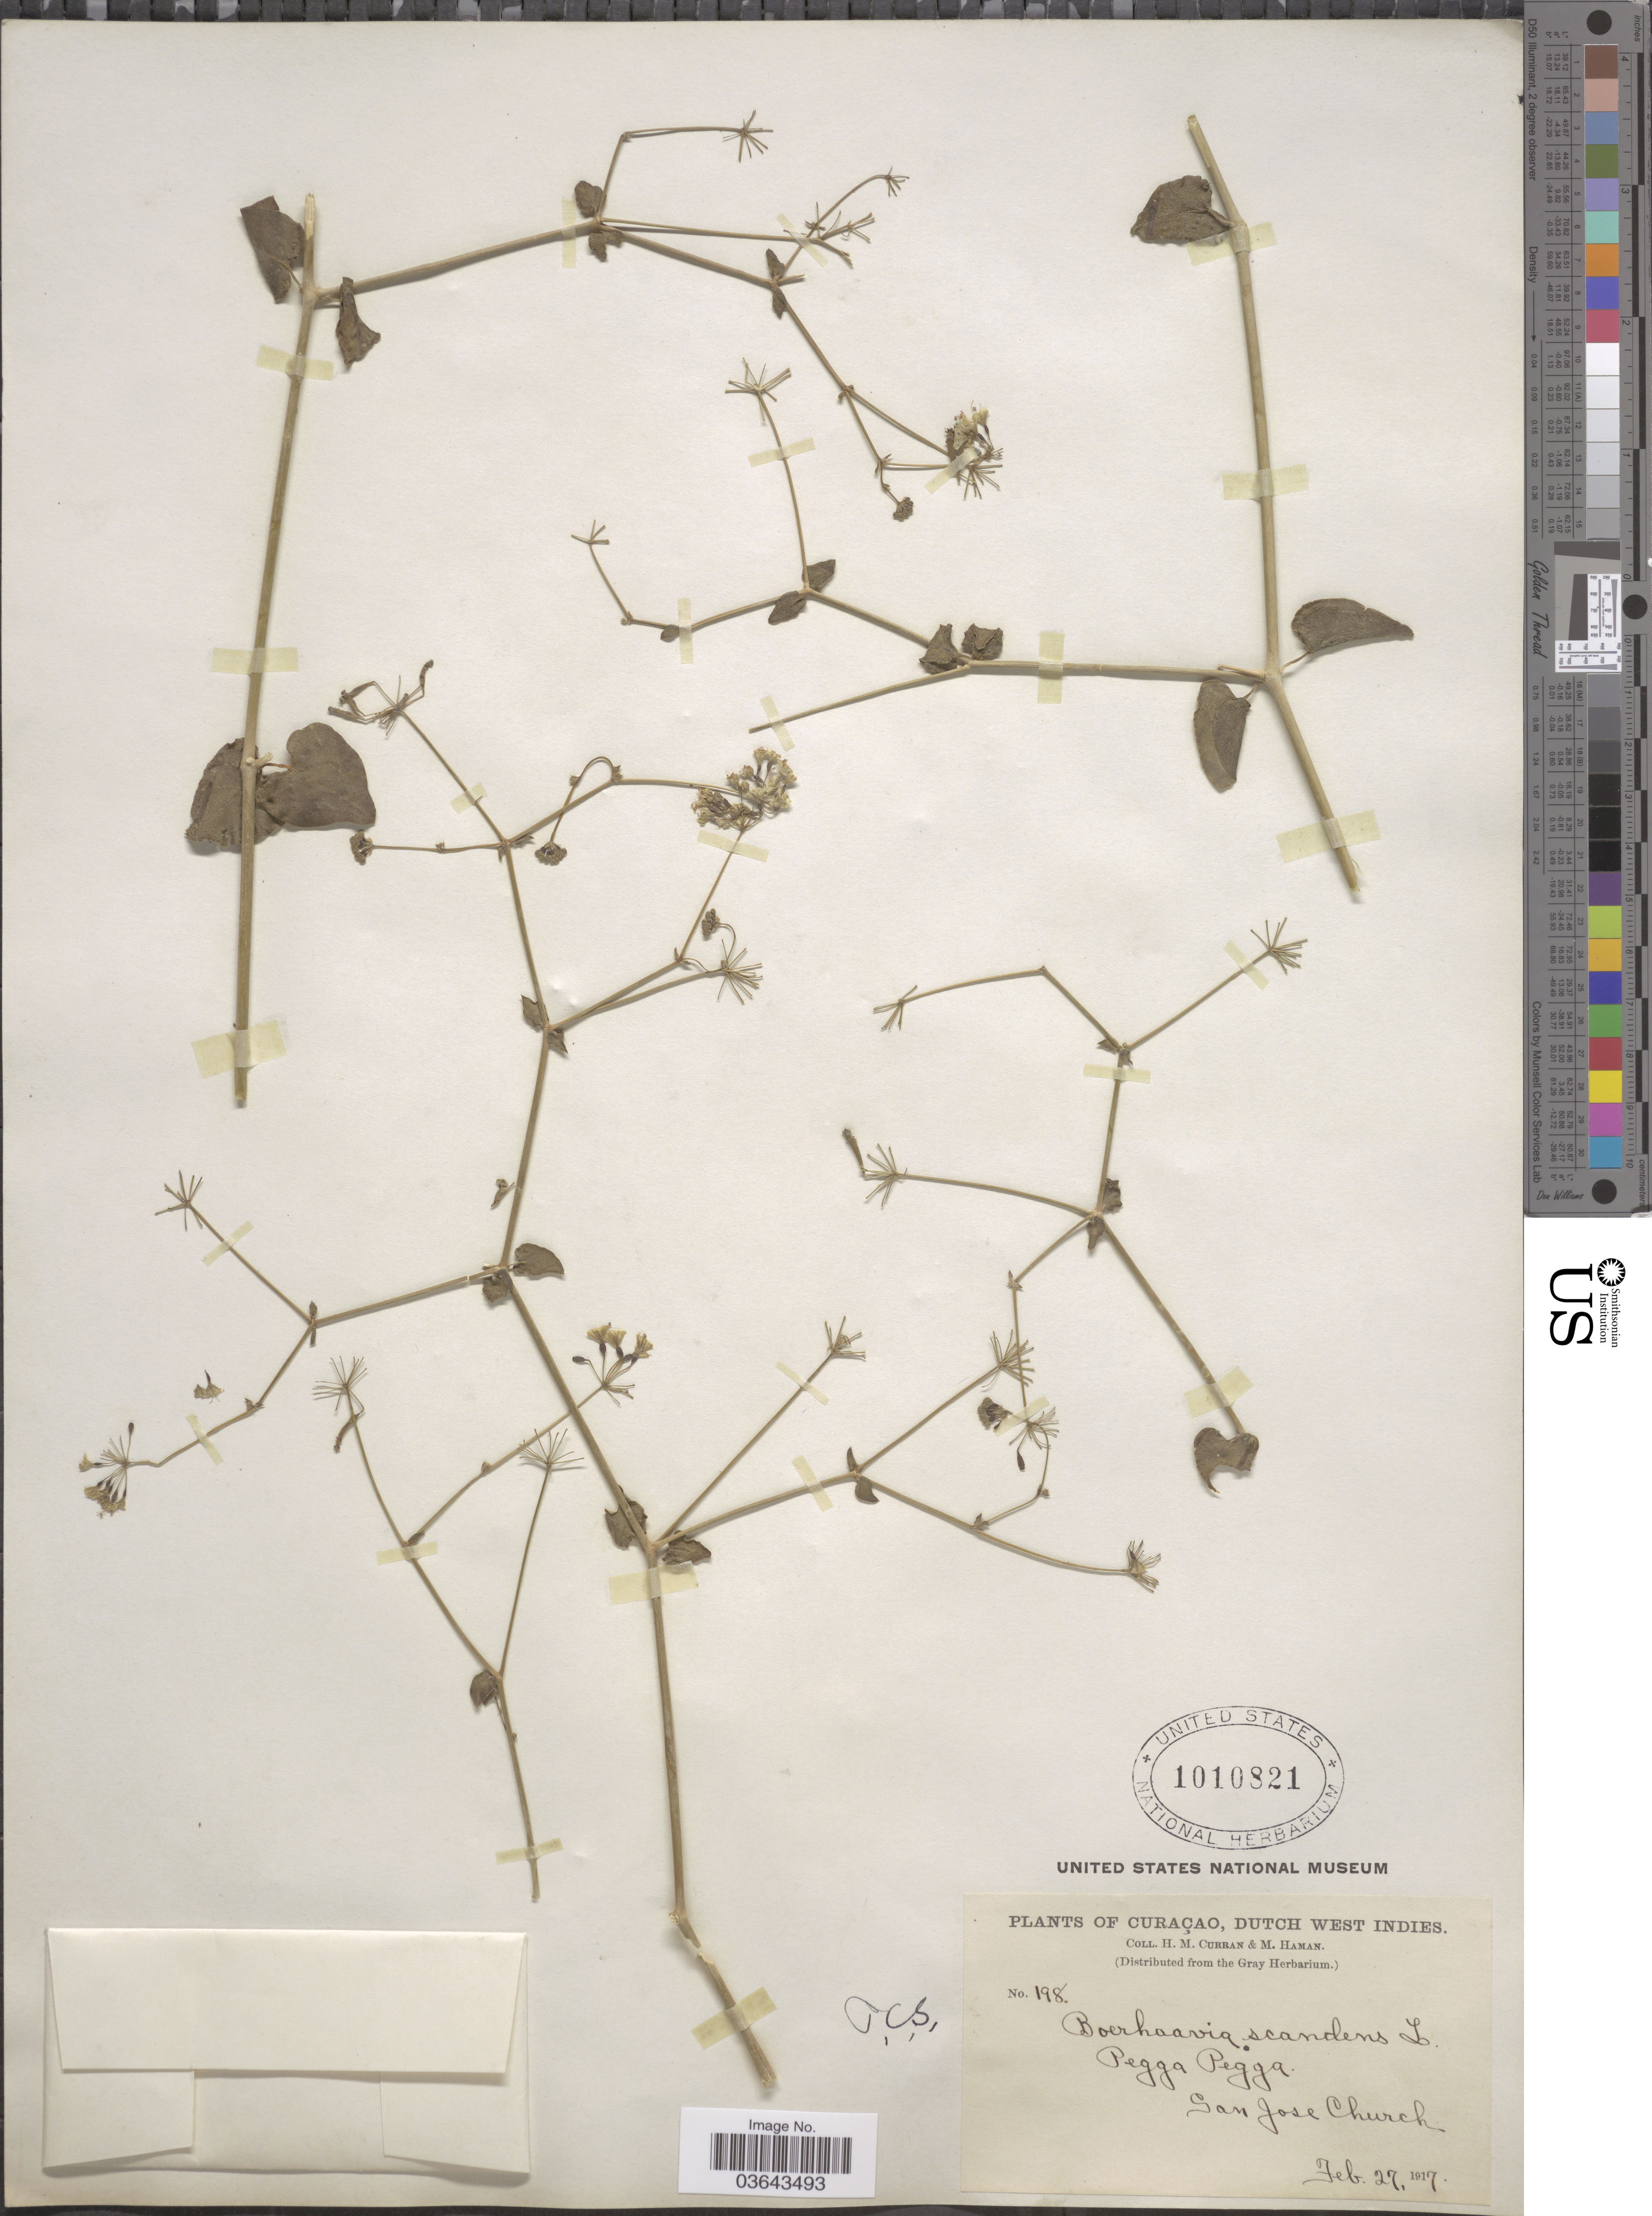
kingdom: Plantae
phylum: Tracheophyta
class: Magnoliopsida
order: Caryophyllales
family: Nyctaginaceae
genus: Boerhavia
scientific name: Boerhavia scandens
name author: L.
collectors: H. M. Curran & M. Haman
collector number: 198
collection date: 1917-02-27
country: Curaçao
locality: Dutch West Indies. Pegga Pegga [unsure placement]. San Jose Church.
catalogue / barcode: US 1010821